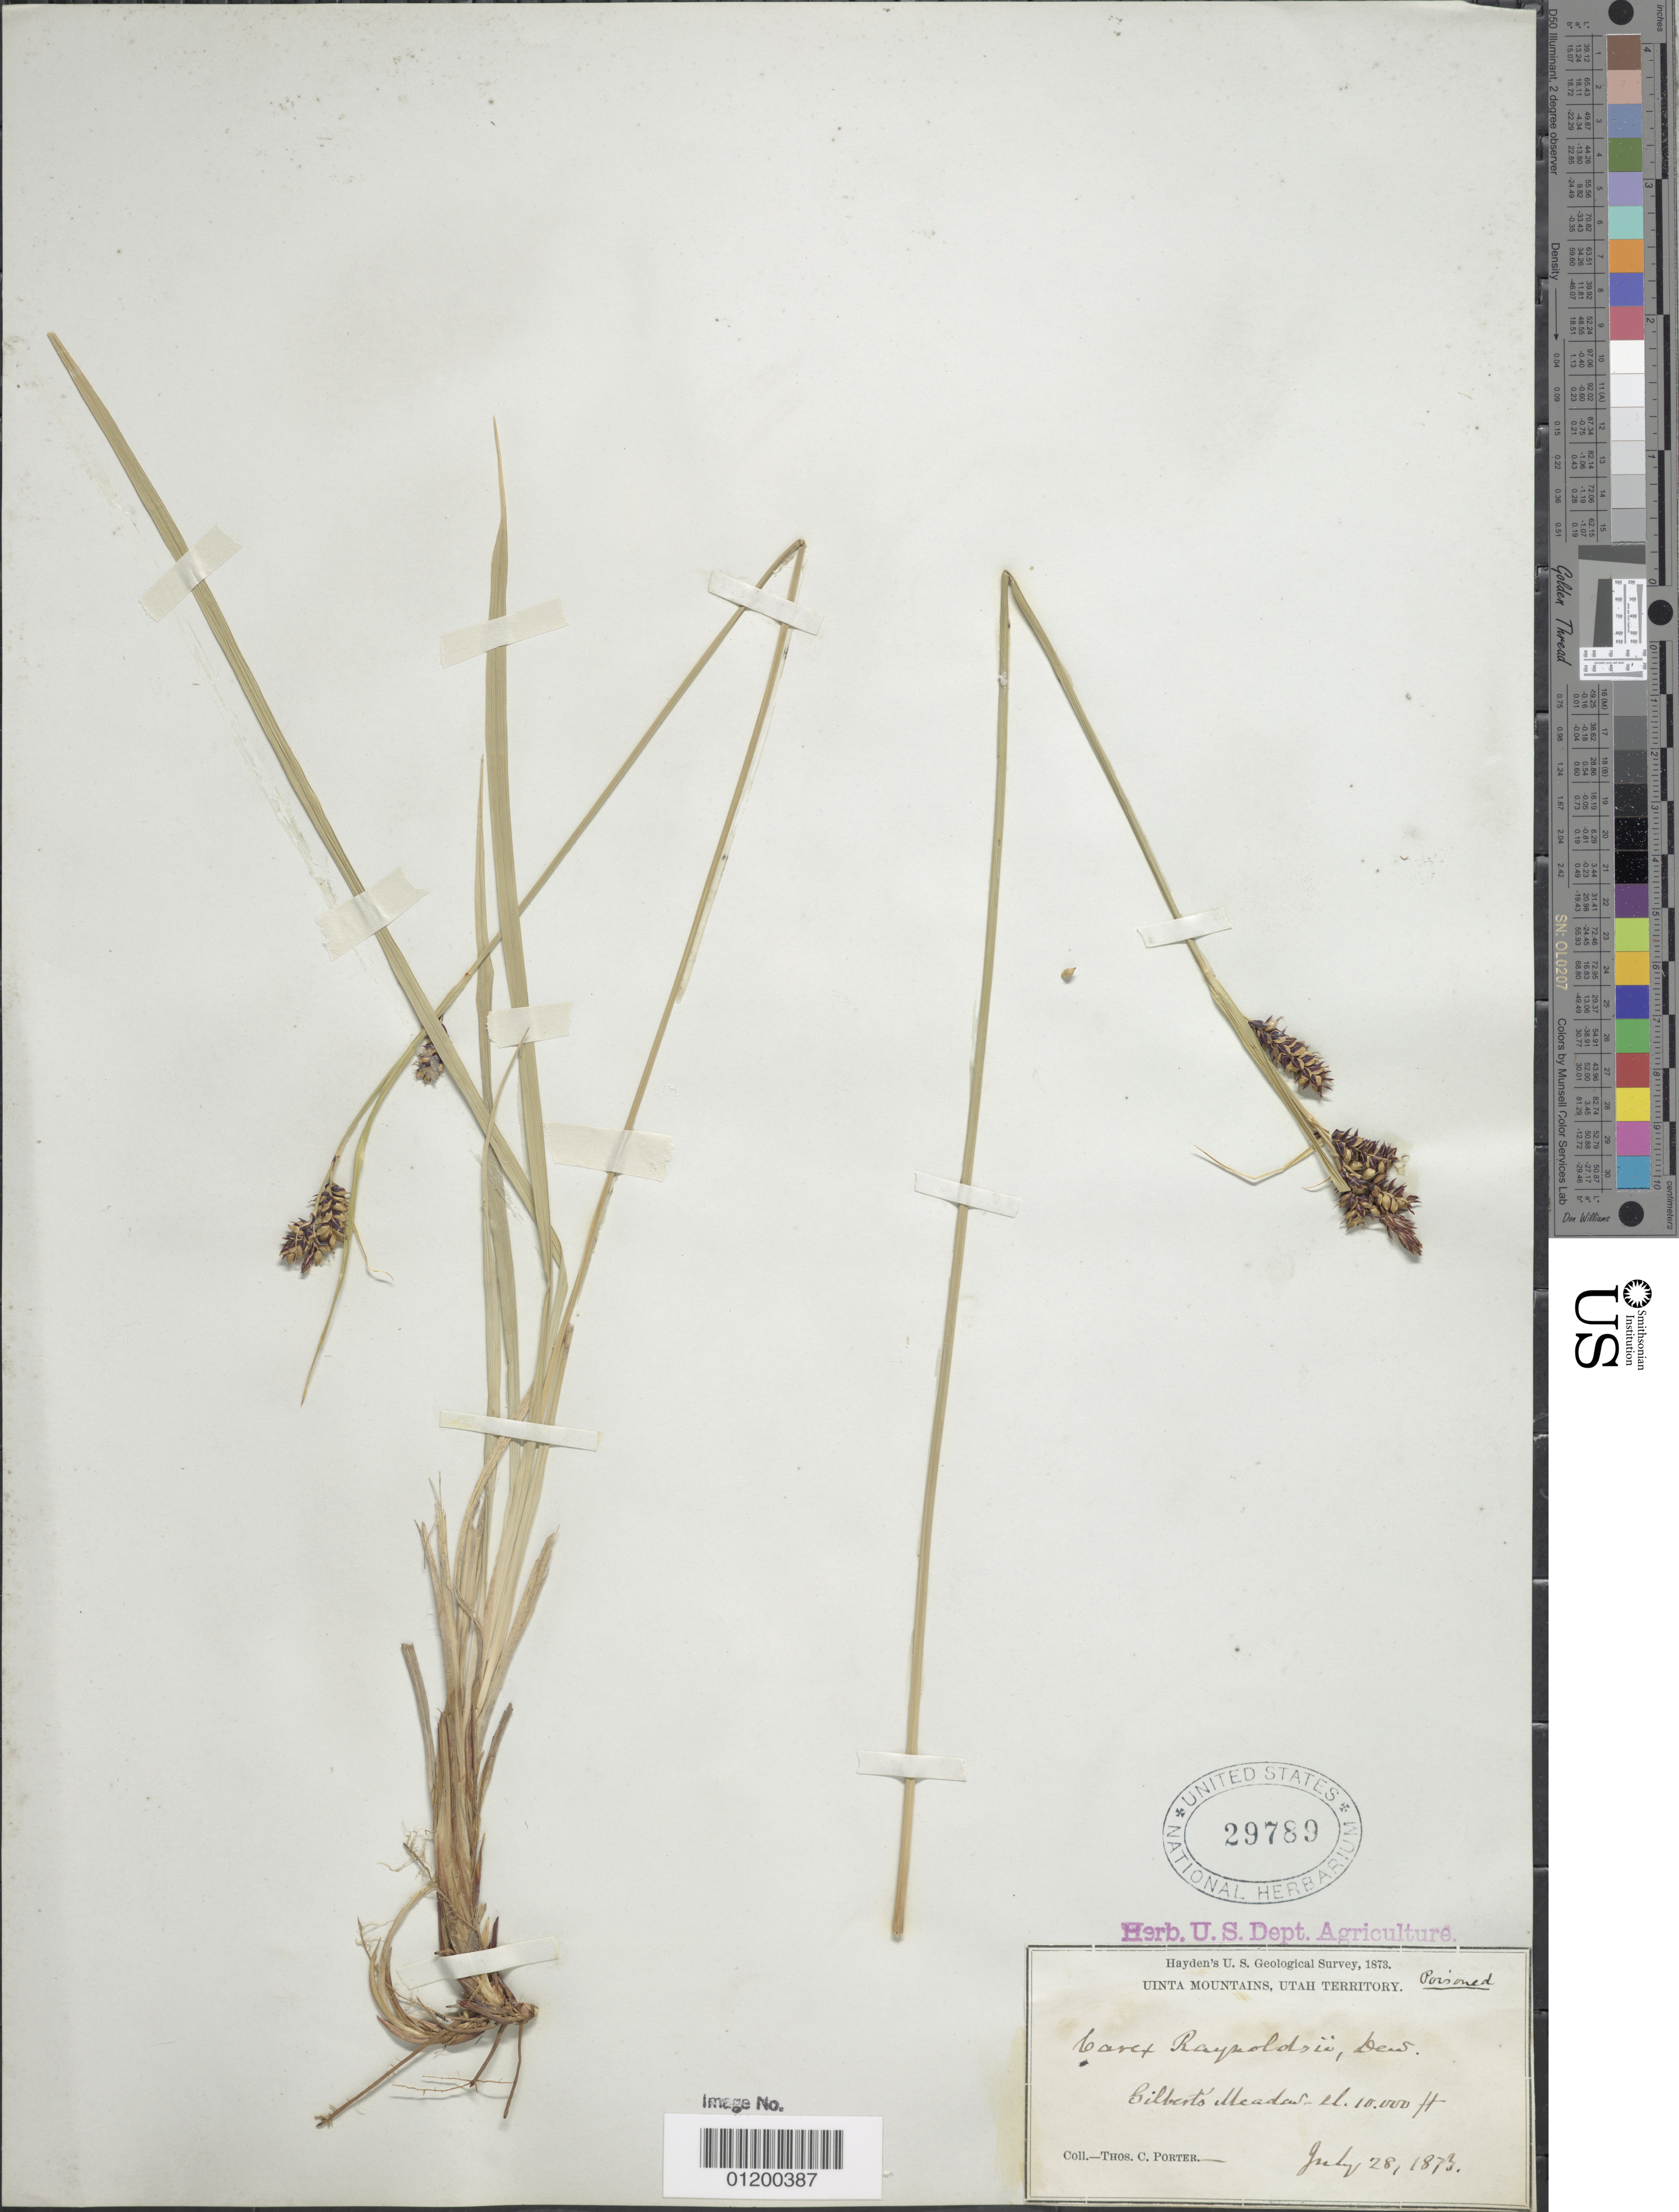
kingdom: Plantae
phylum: Tracheophyta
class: Liliopsida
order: Poales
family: Cyperaceae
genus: Carex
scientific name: Carex raynoldsii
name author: Dewey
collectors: T. C. Porter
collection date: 1873-07-28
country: United States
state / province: Utah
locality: Uinta Mts., Gilbert's Meadows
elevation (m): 3048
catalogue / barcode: US 29789